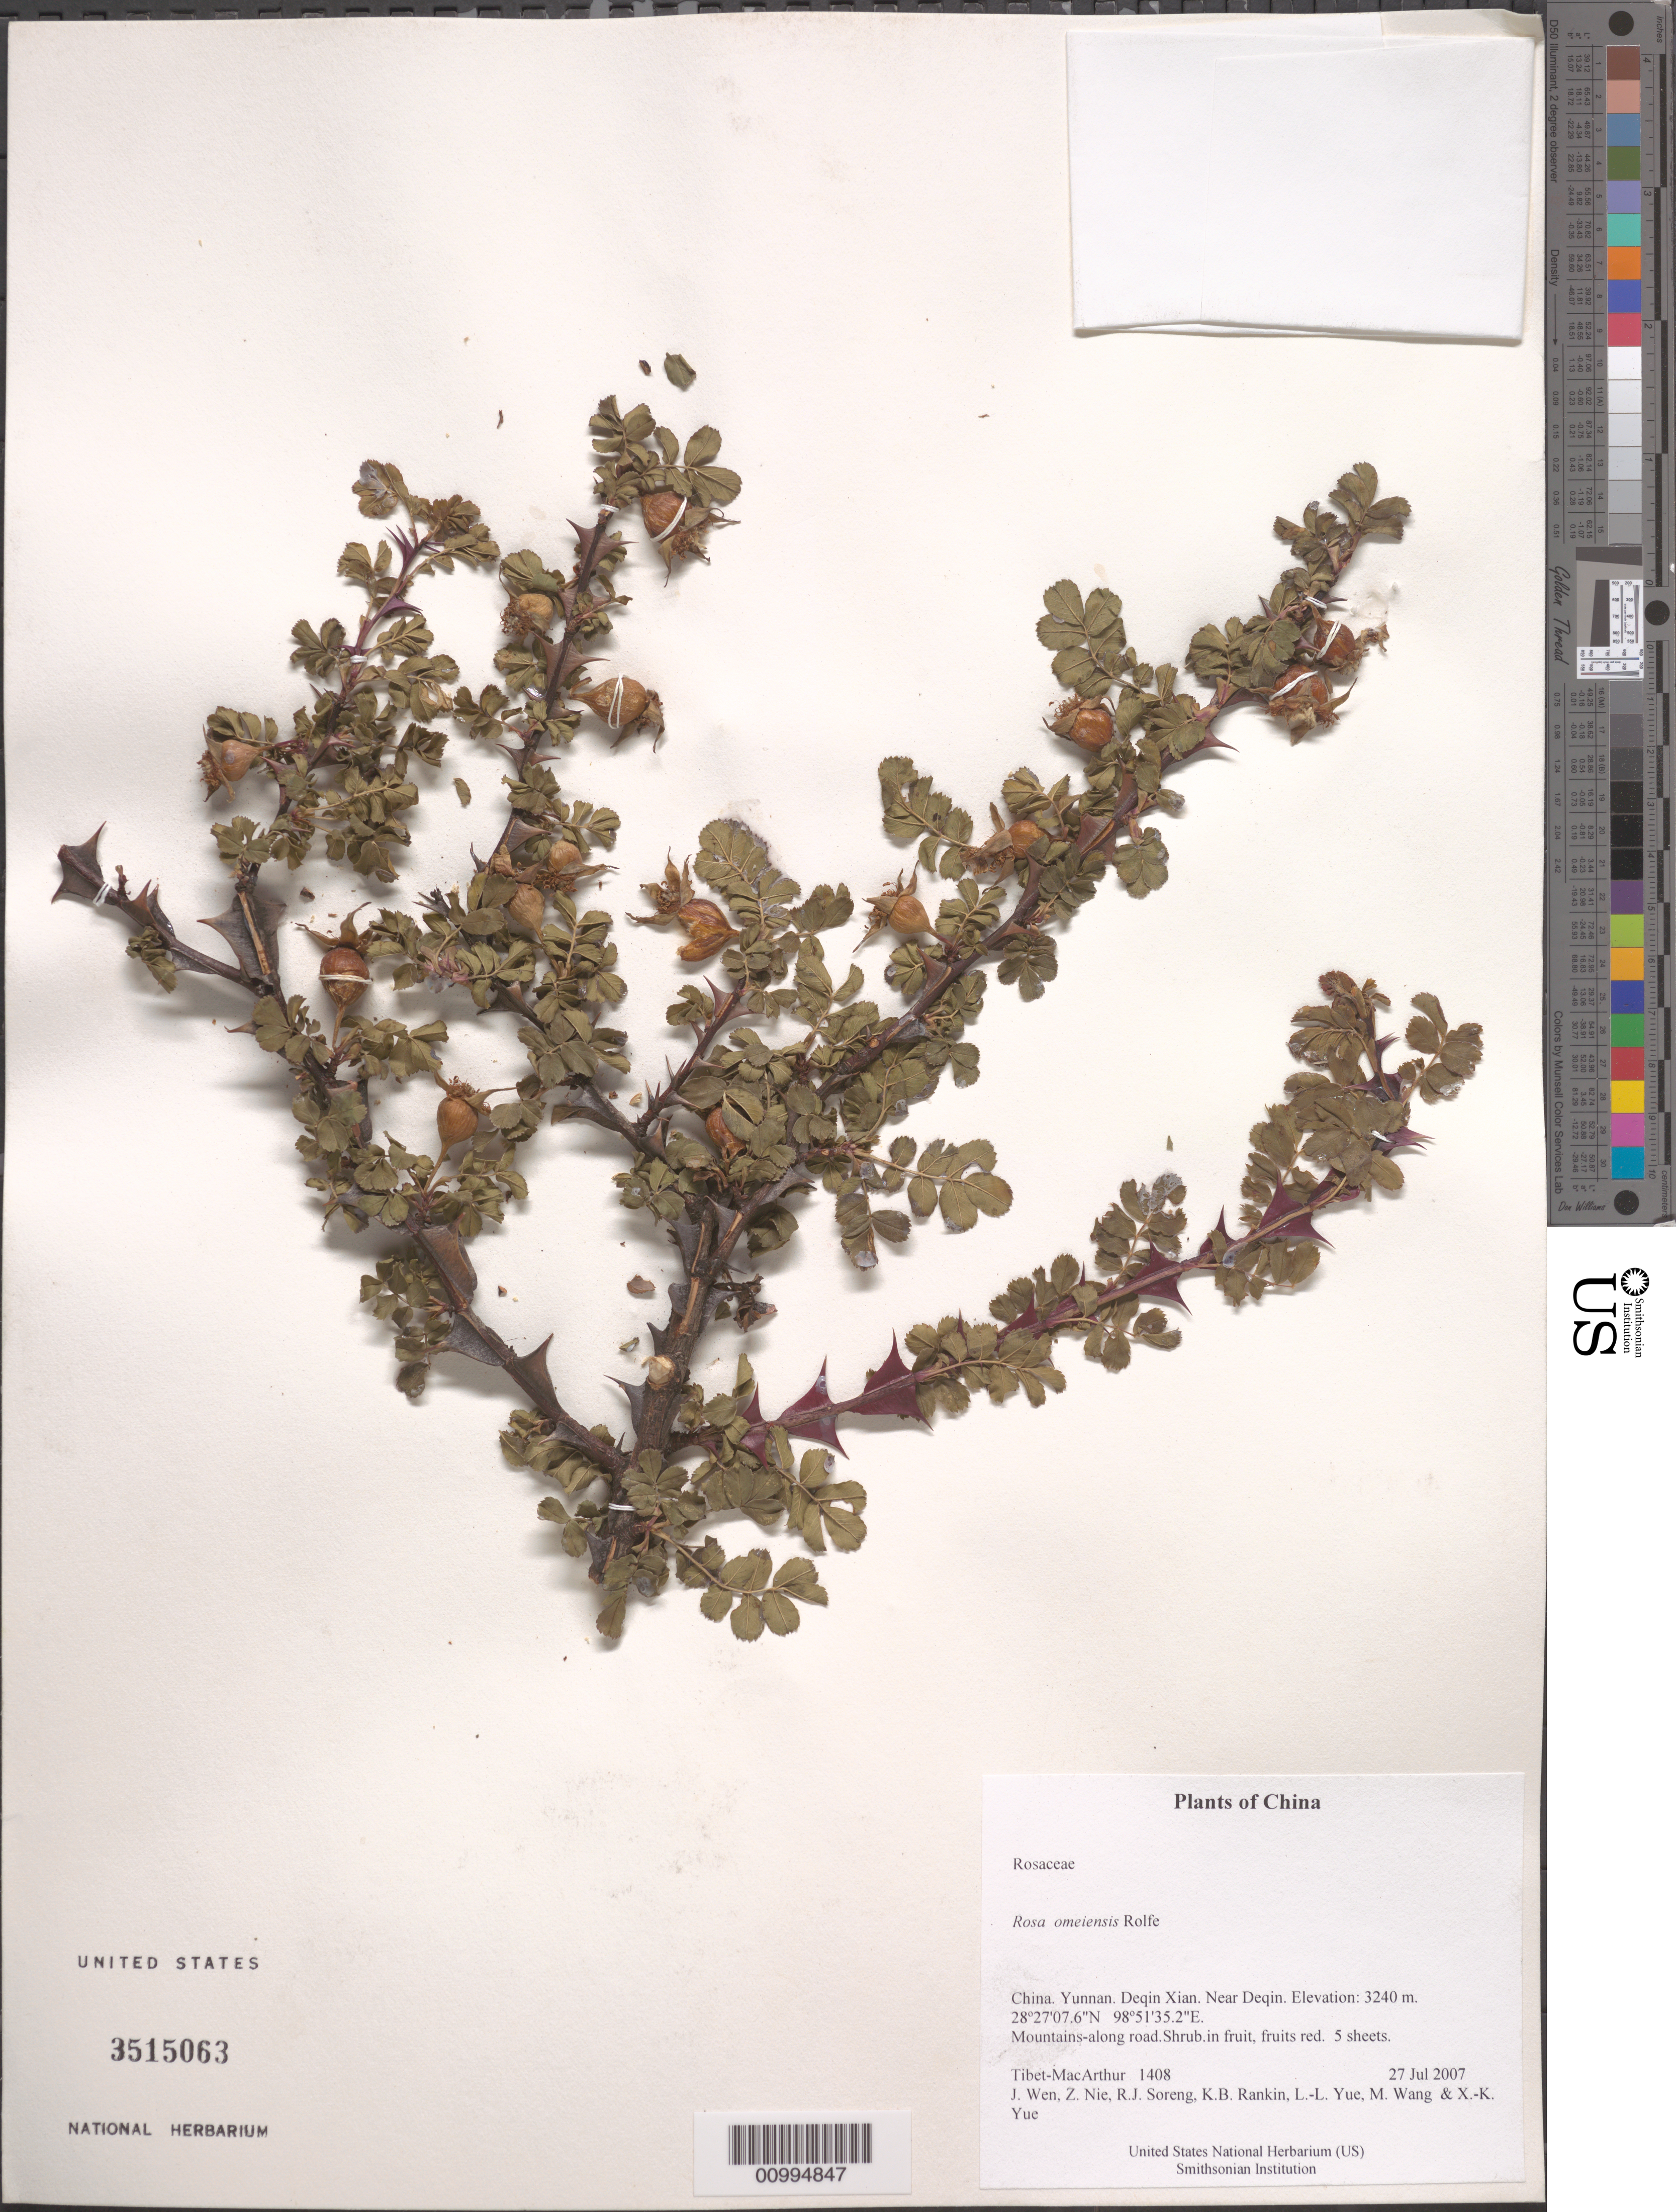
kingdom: Plantae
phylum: Tracheophyta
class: Magnoliopsida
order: Rosales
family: Rosaceae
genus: Rosa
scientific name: Rosa omeiensis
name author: Rolfe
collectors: Tibet-MacArthur, J. Wen, Z. Nie, R. J. Soreng, K. Rankin, L. Yue, M. Wang & X. Yue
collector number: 1408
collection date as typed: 27 Jul 2007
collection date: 2007-07-27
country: China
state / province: Yunnan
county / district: Deqin Xian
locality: Near Deqin.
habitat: Mountains-along road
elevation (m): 3240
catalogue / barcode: US 3515063